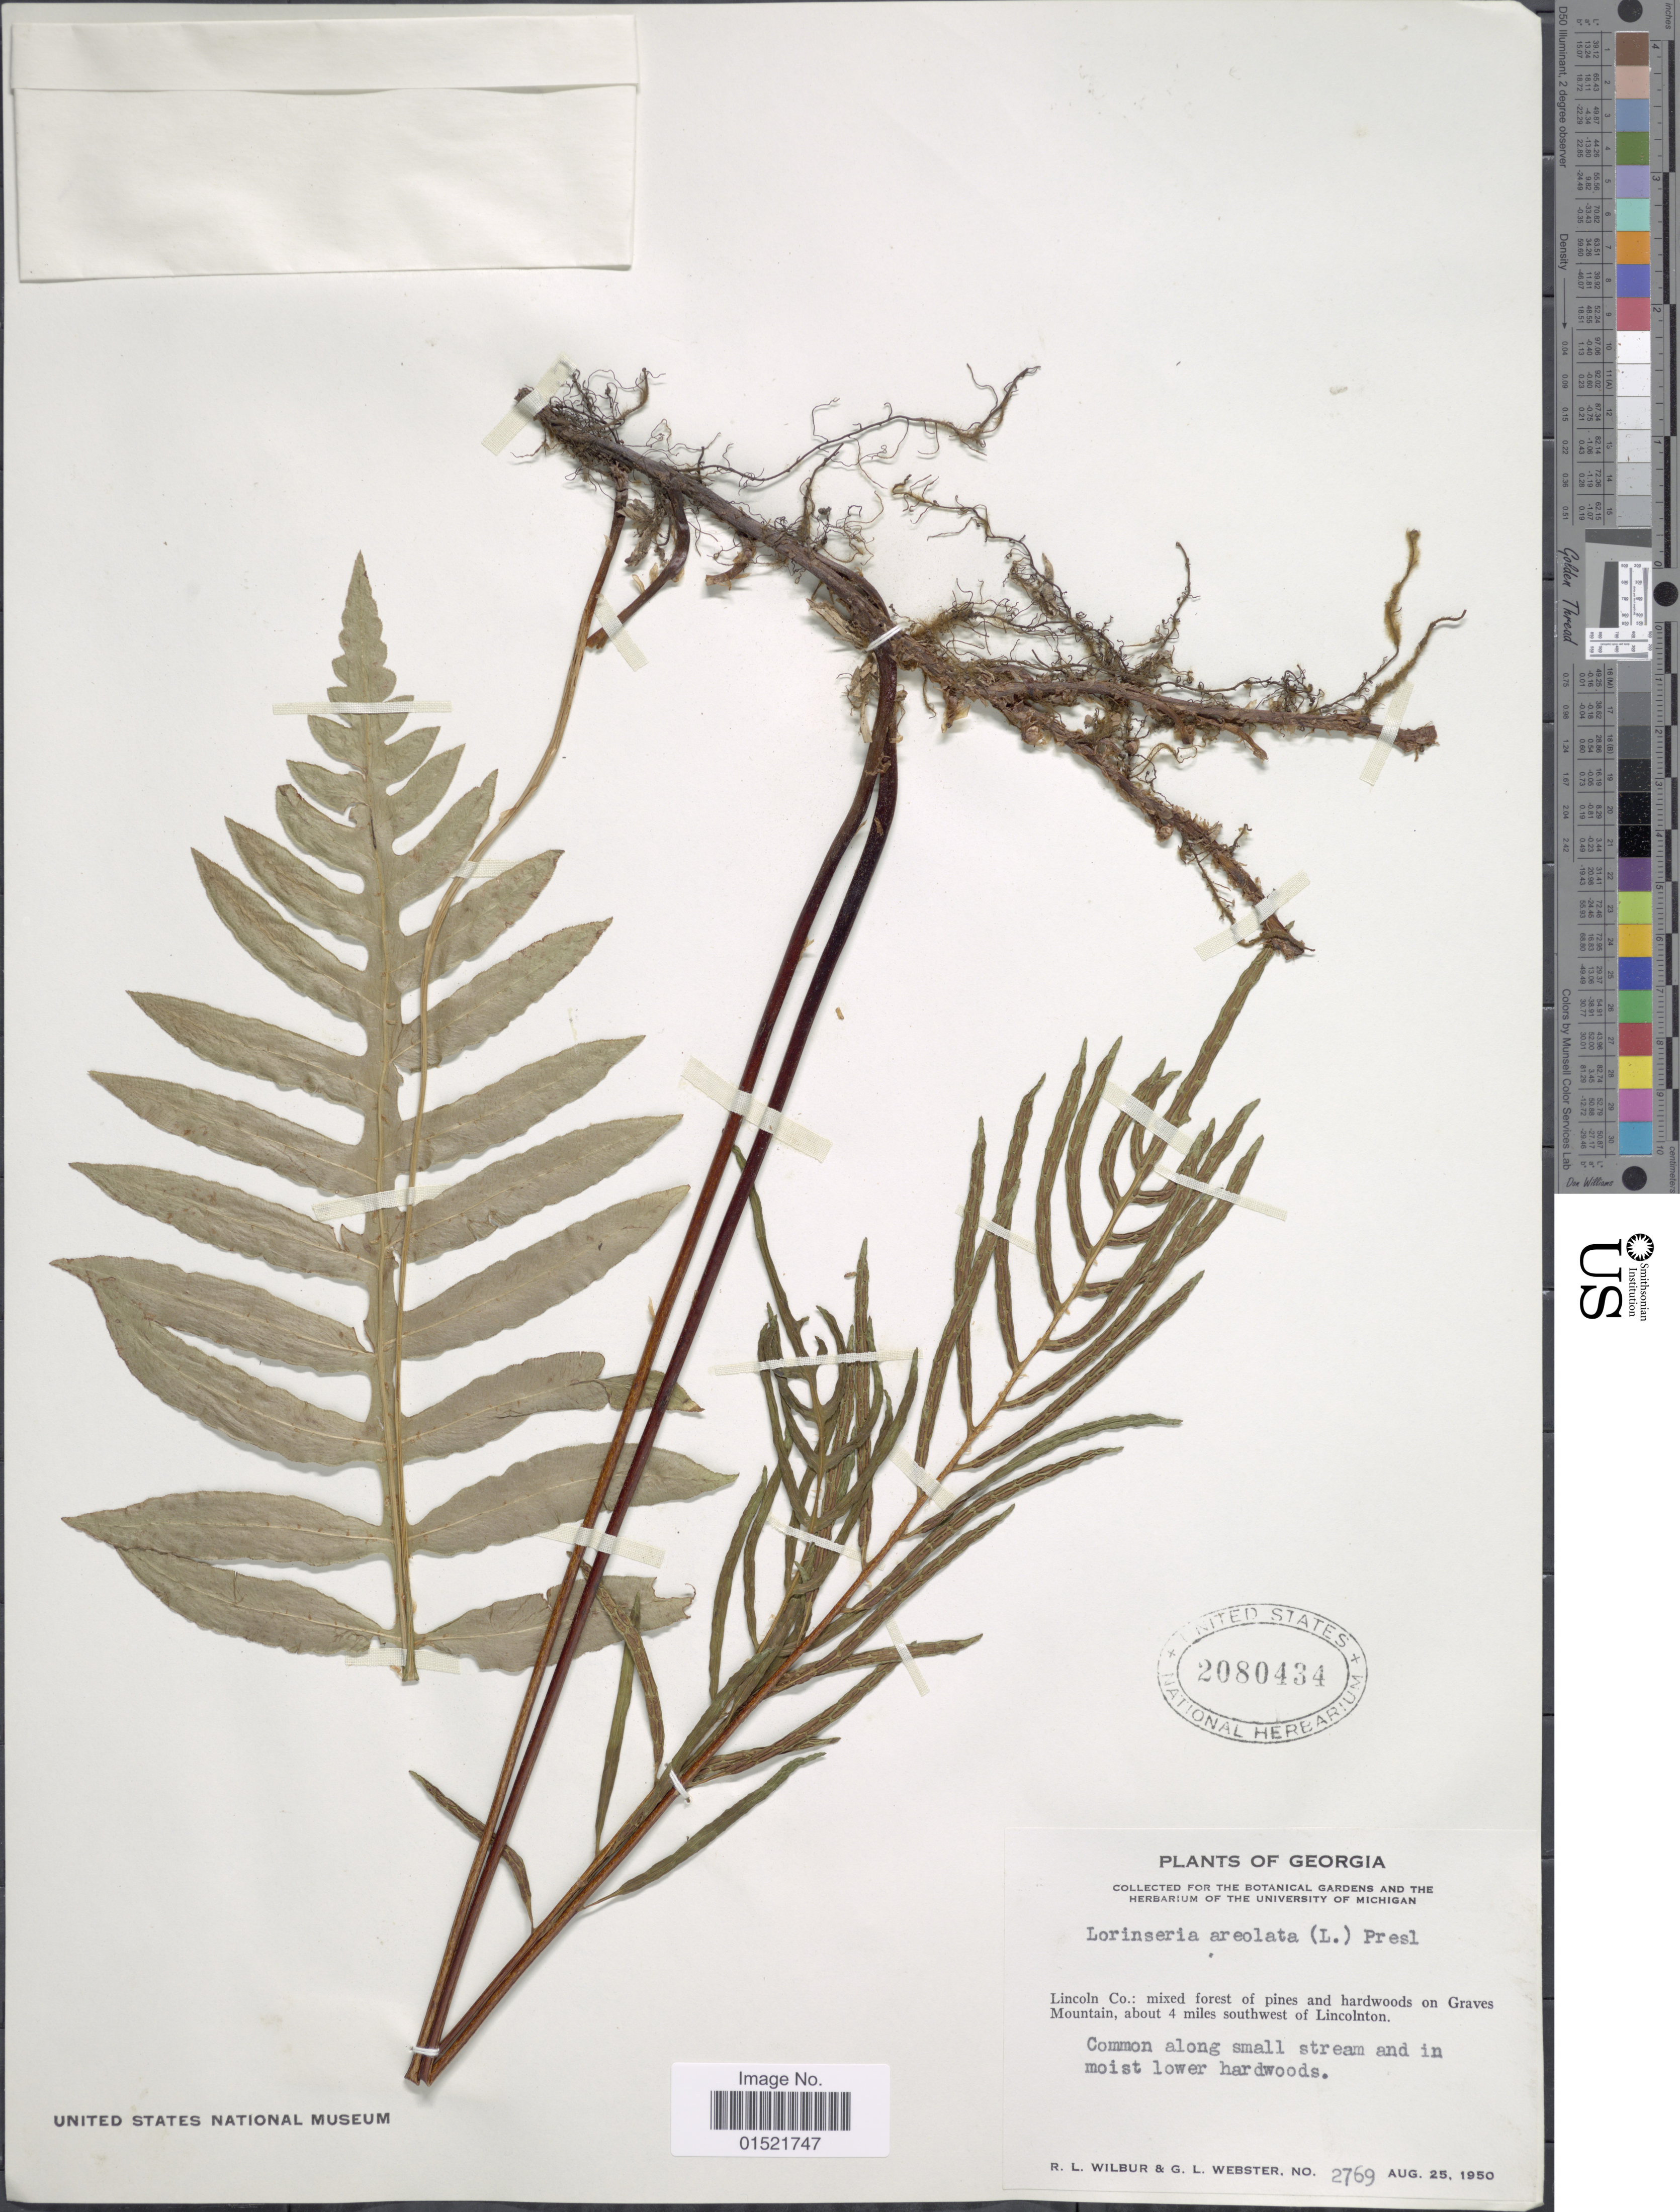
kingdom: Plantae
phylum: Tracheophyta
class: Polypodiopsida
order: Polypodiales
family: Blechnaceae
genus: Woodwardia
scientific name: Woodwardia areolata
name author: (L.) T. Moore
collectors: R. L. Wilbur & G. L. Webster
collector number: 2769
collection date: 1950-08-25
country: United States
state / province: Georgia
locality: Lincoln Co.: mixed forest of pines and hardwoods on Graves Mountain, about 4 miles southwest of Lincolnton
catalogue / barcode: US 2080434